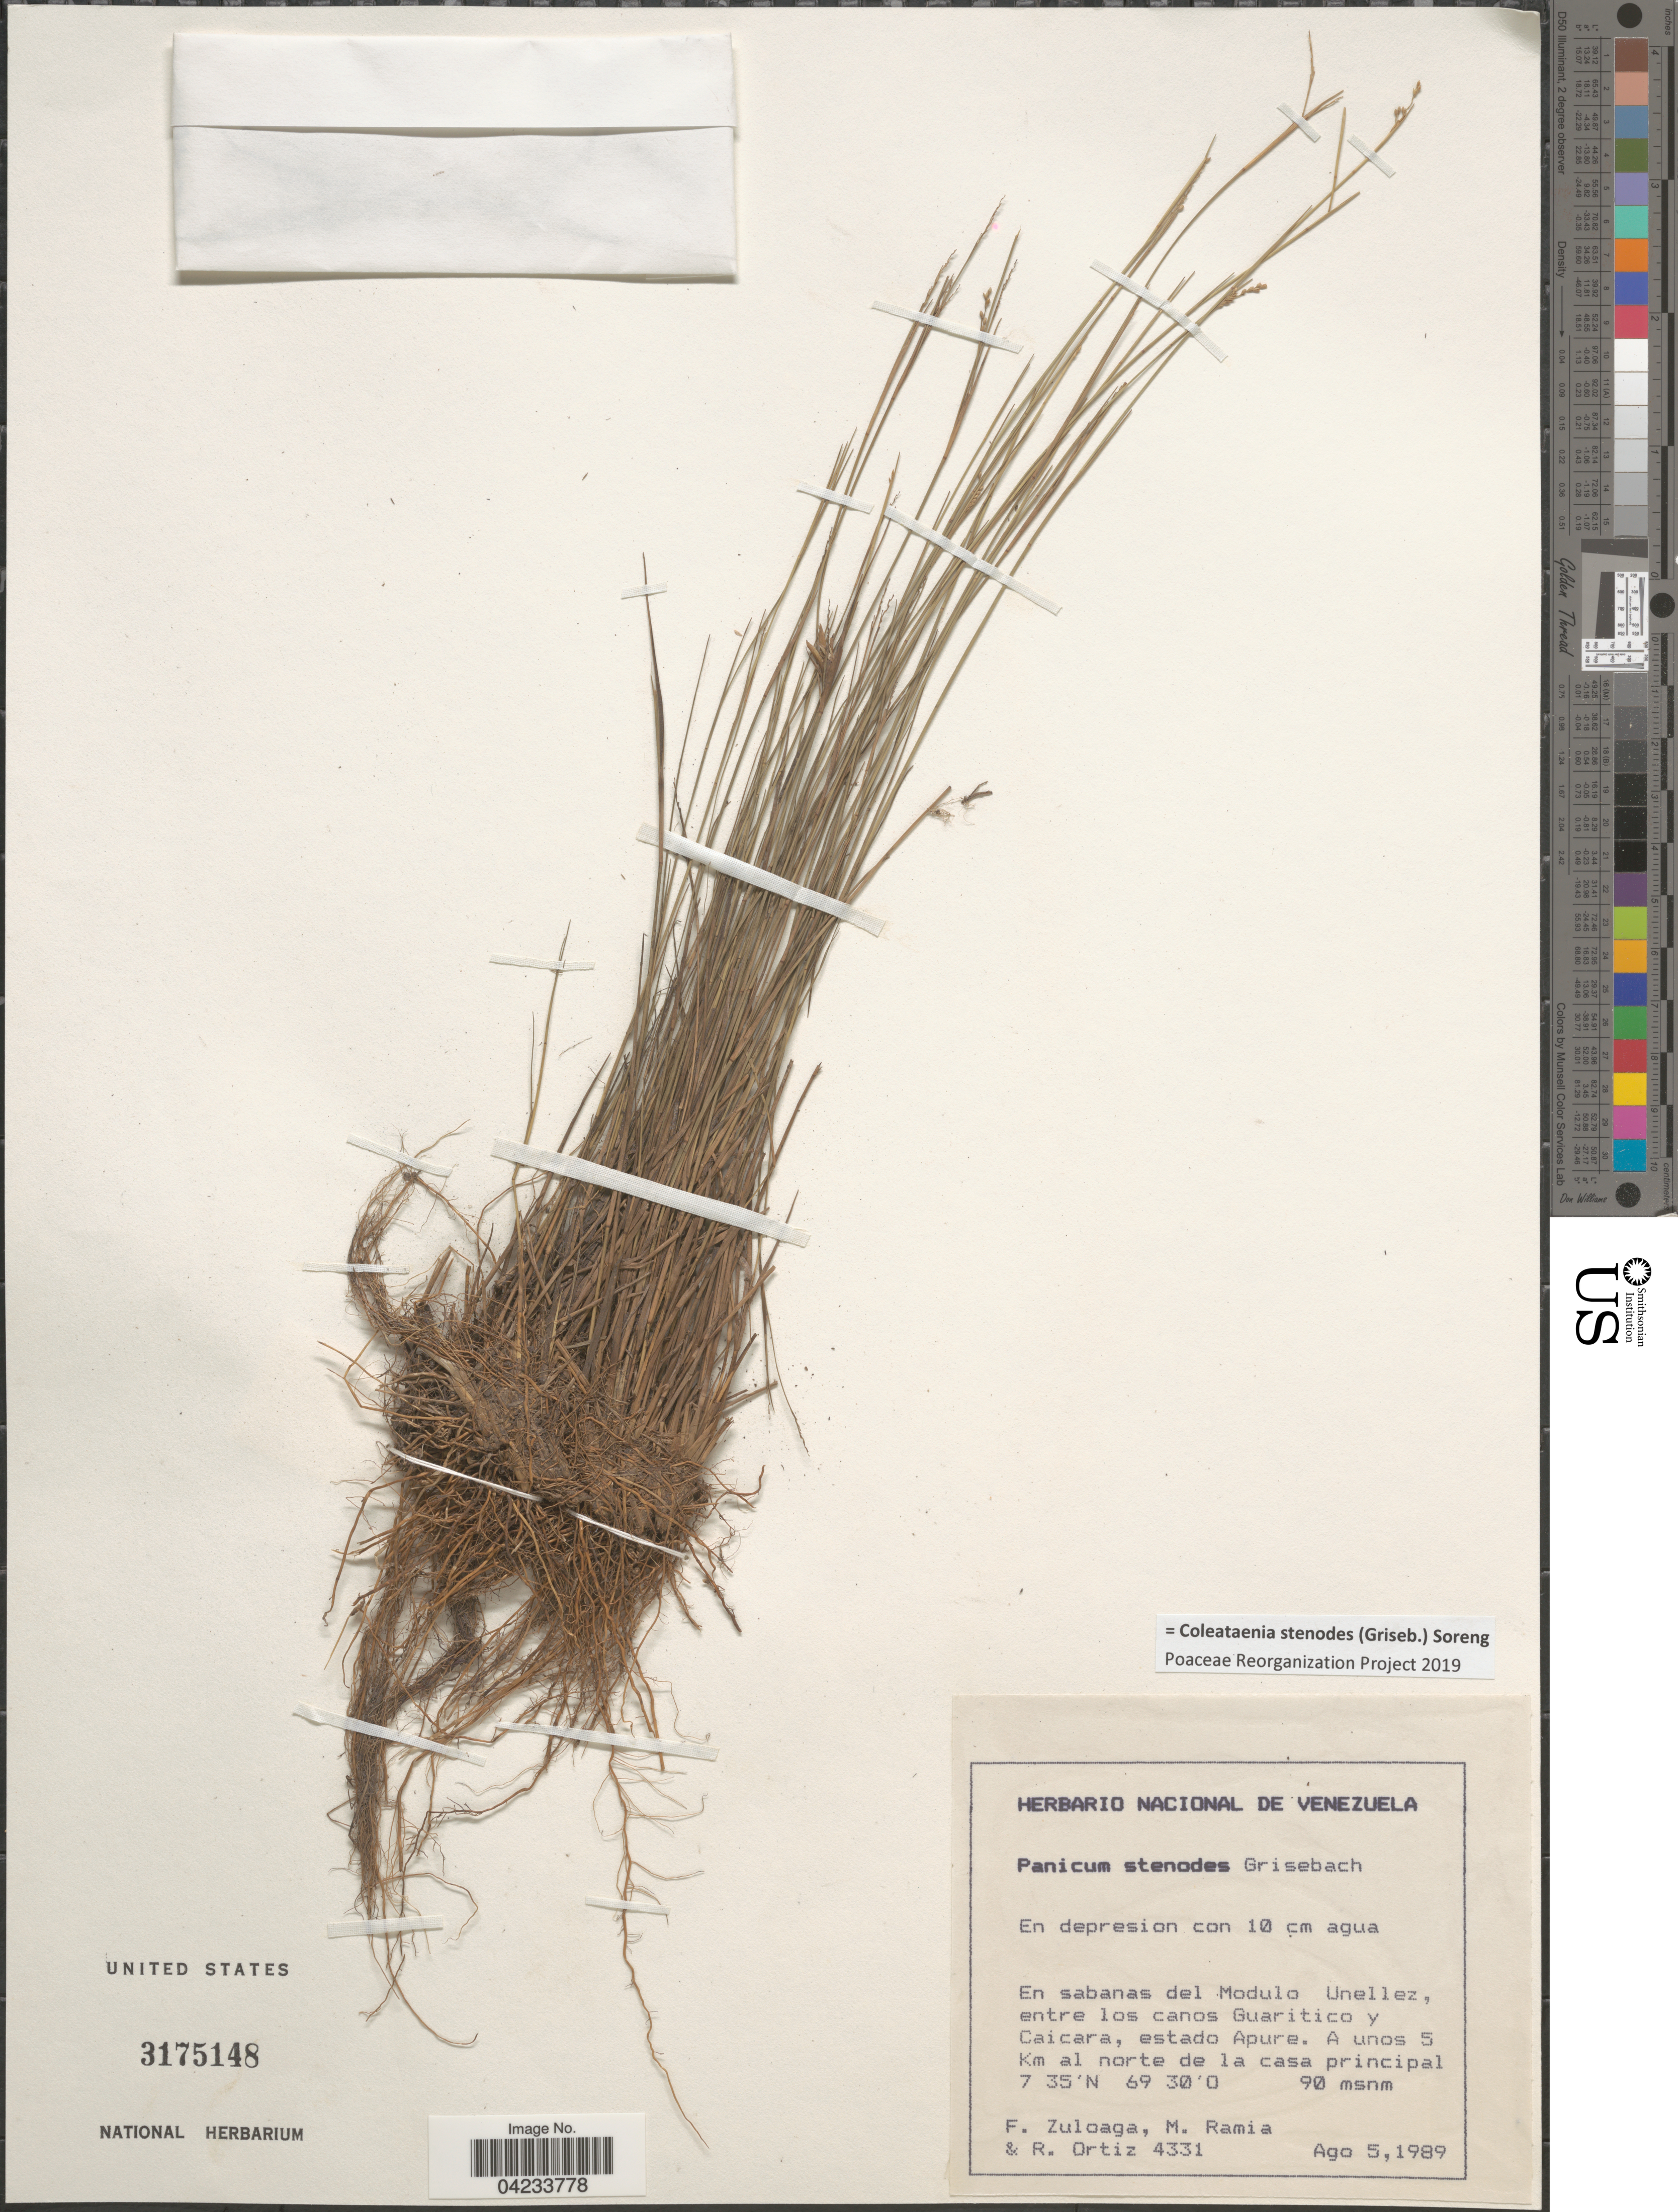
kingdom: Plantae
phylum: Tracheophyta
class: Liliopsida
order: Poales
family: Poaceae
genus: Coleataenia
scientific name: Coleataenia stenodes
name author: (Griseb.) Soreng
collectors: F. Zuloaga, M. Ramia & R. Ortiz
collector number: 4331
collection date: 1989-08-05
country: Venezuela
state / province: Apure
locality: En sabanas del Modulo Unellez, entre los canos Guaritico y Caicara, estado Apure. A unos 5 Km al norte de la casa principal.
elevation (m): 90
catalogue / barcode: US 3175148